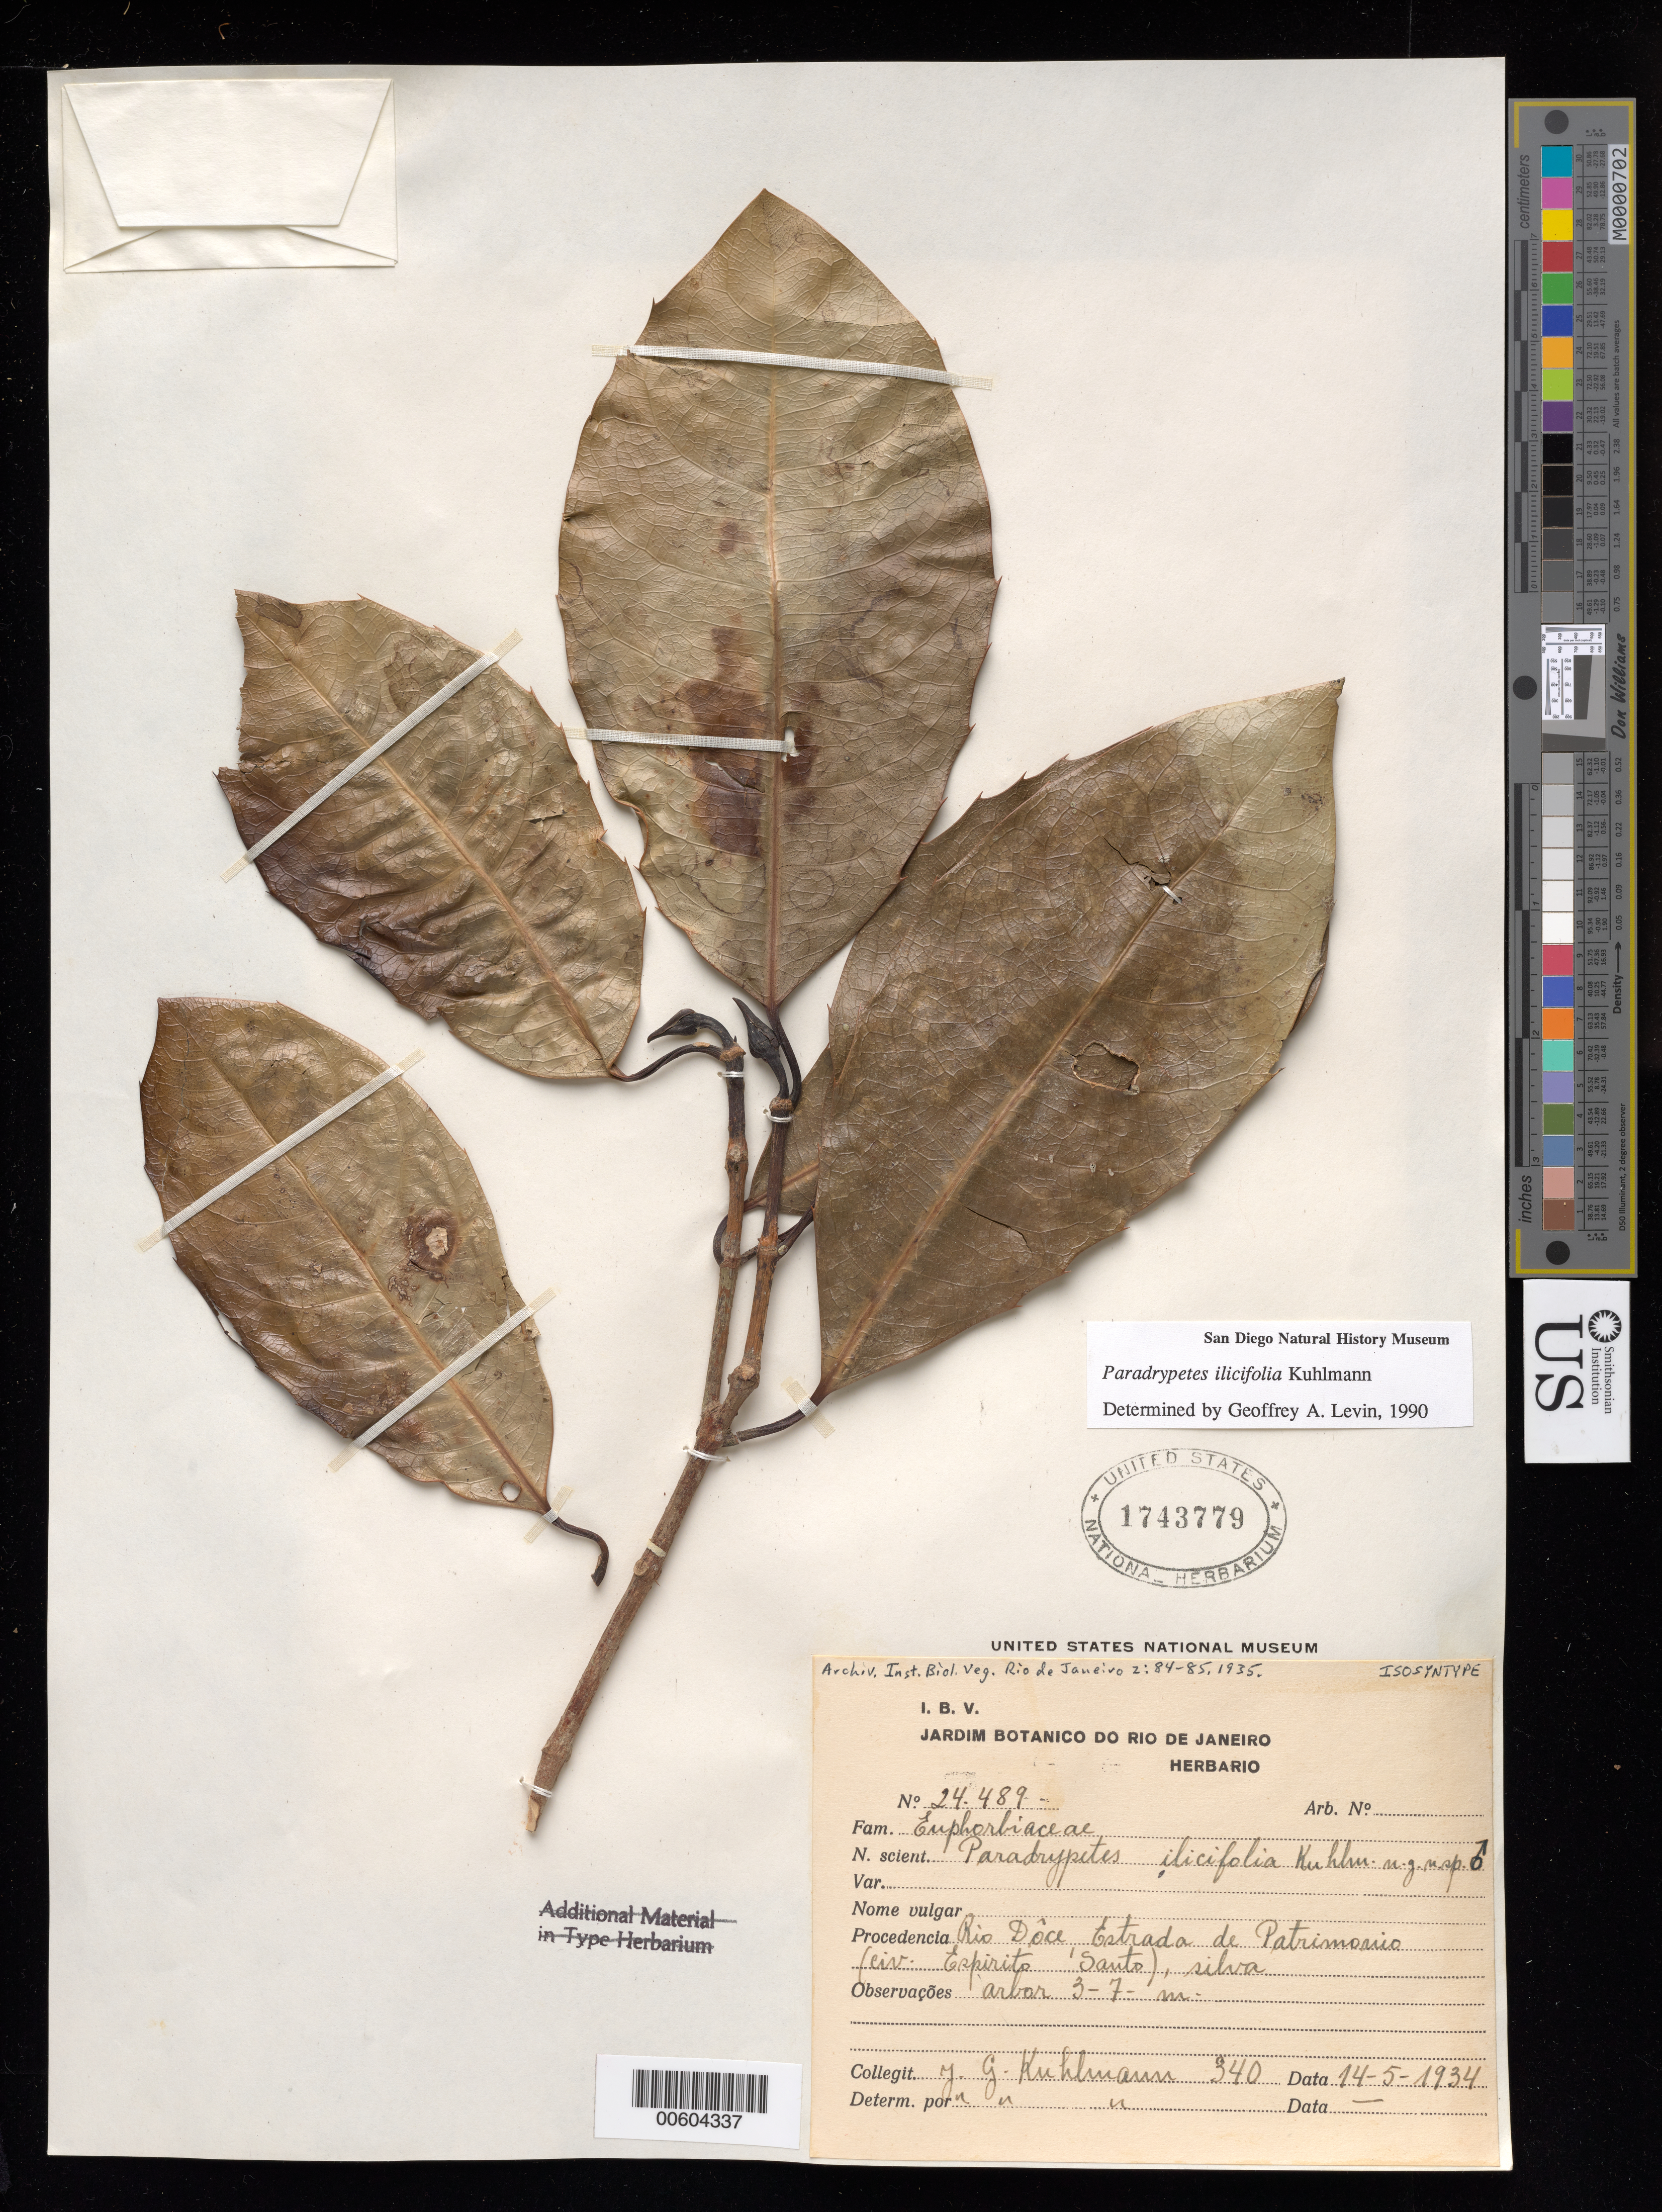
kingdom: Plantae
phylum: Tracheophyta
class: Magnoliopsida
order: Malpighiales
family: Rhizophoraceae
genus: Paradrypetes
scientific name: Paradrypetes ilicifolia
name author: Kuhlm.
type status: Isosyntype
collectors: J. G. Kuhlmann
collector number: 340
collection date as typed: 14 May 1934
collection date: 1934-05-14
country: Brazil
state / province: Espírito Santo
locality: Rio Doce, Estrada de Patrimonio (civ. Espirito Santo)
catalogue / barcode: US 1743779